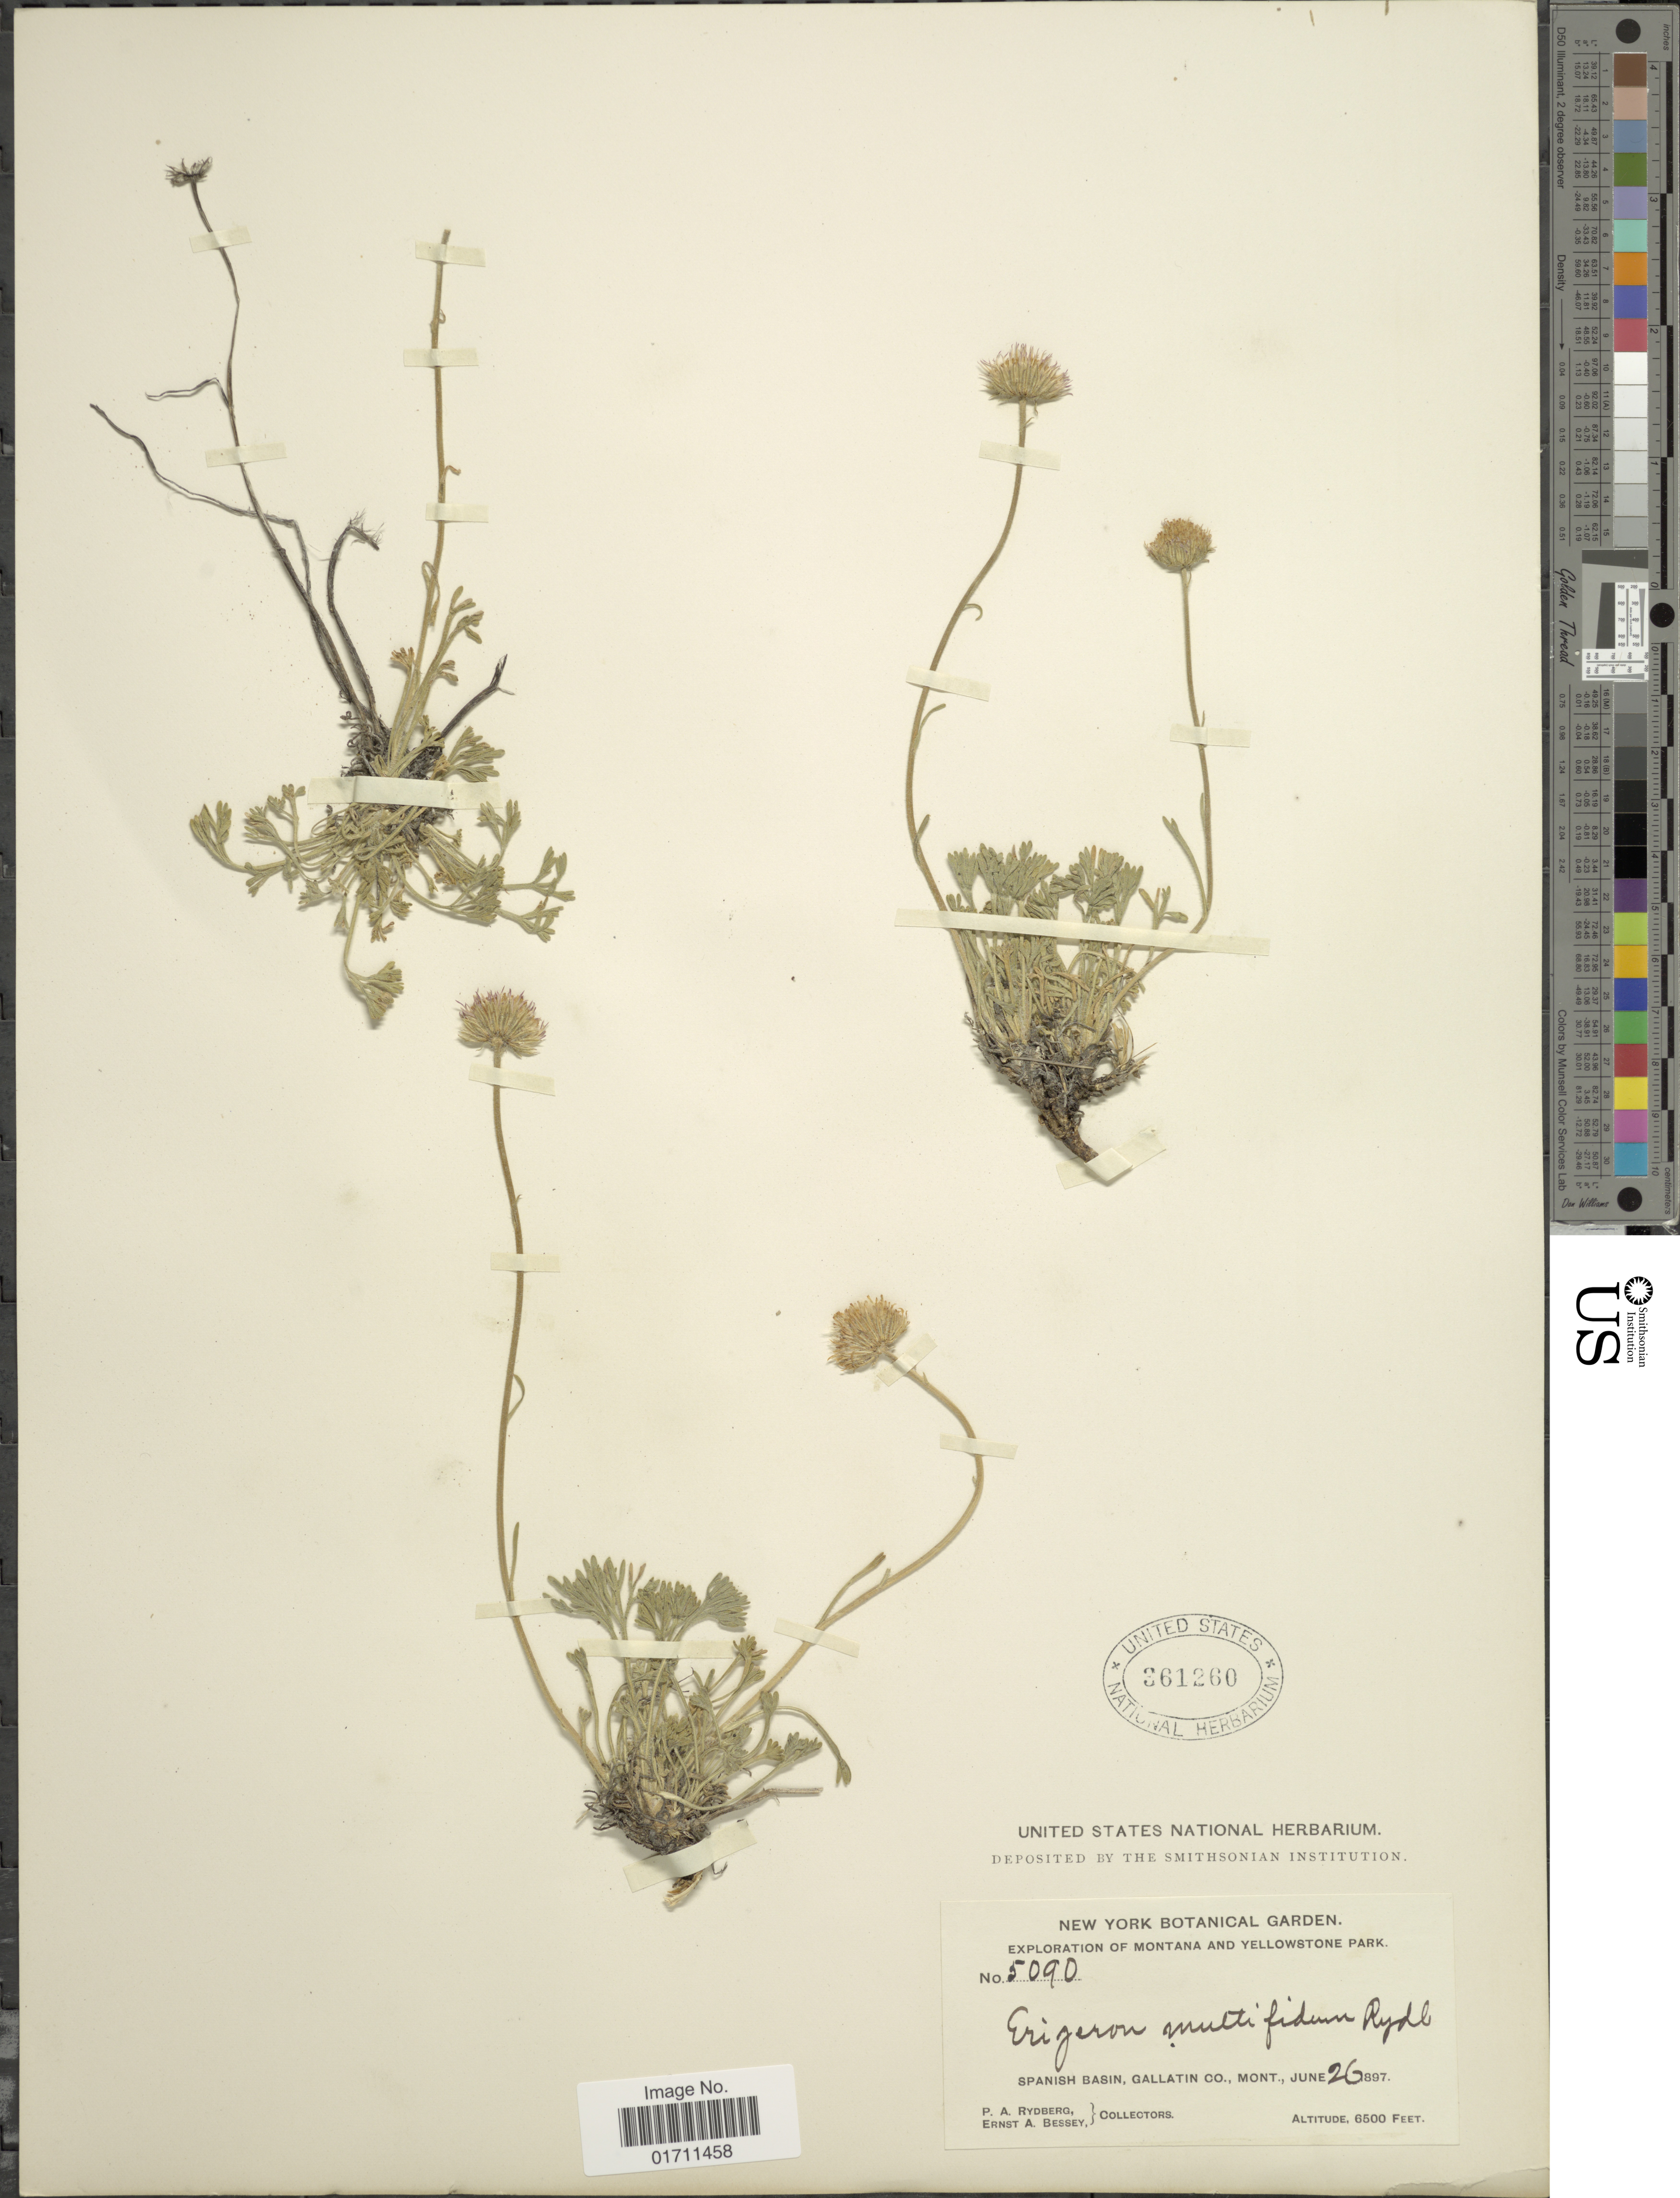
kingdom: Plantae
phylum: Tracheophyta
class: Magnoliopsida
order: Asterales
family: Asteraceae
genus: Erigeron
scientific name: Erigeron compositus var. multifidus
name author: (Rydb.) J.F. Macbr. & Payson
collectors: P. A. Rydberg & E. A. Bessey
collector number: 5090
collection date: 1897-06-26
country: United States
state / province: Montana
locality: Montana and Yellowstone Park, Spanish Basin, Gallatin Co.,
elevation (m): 1981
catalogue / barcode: US 361260